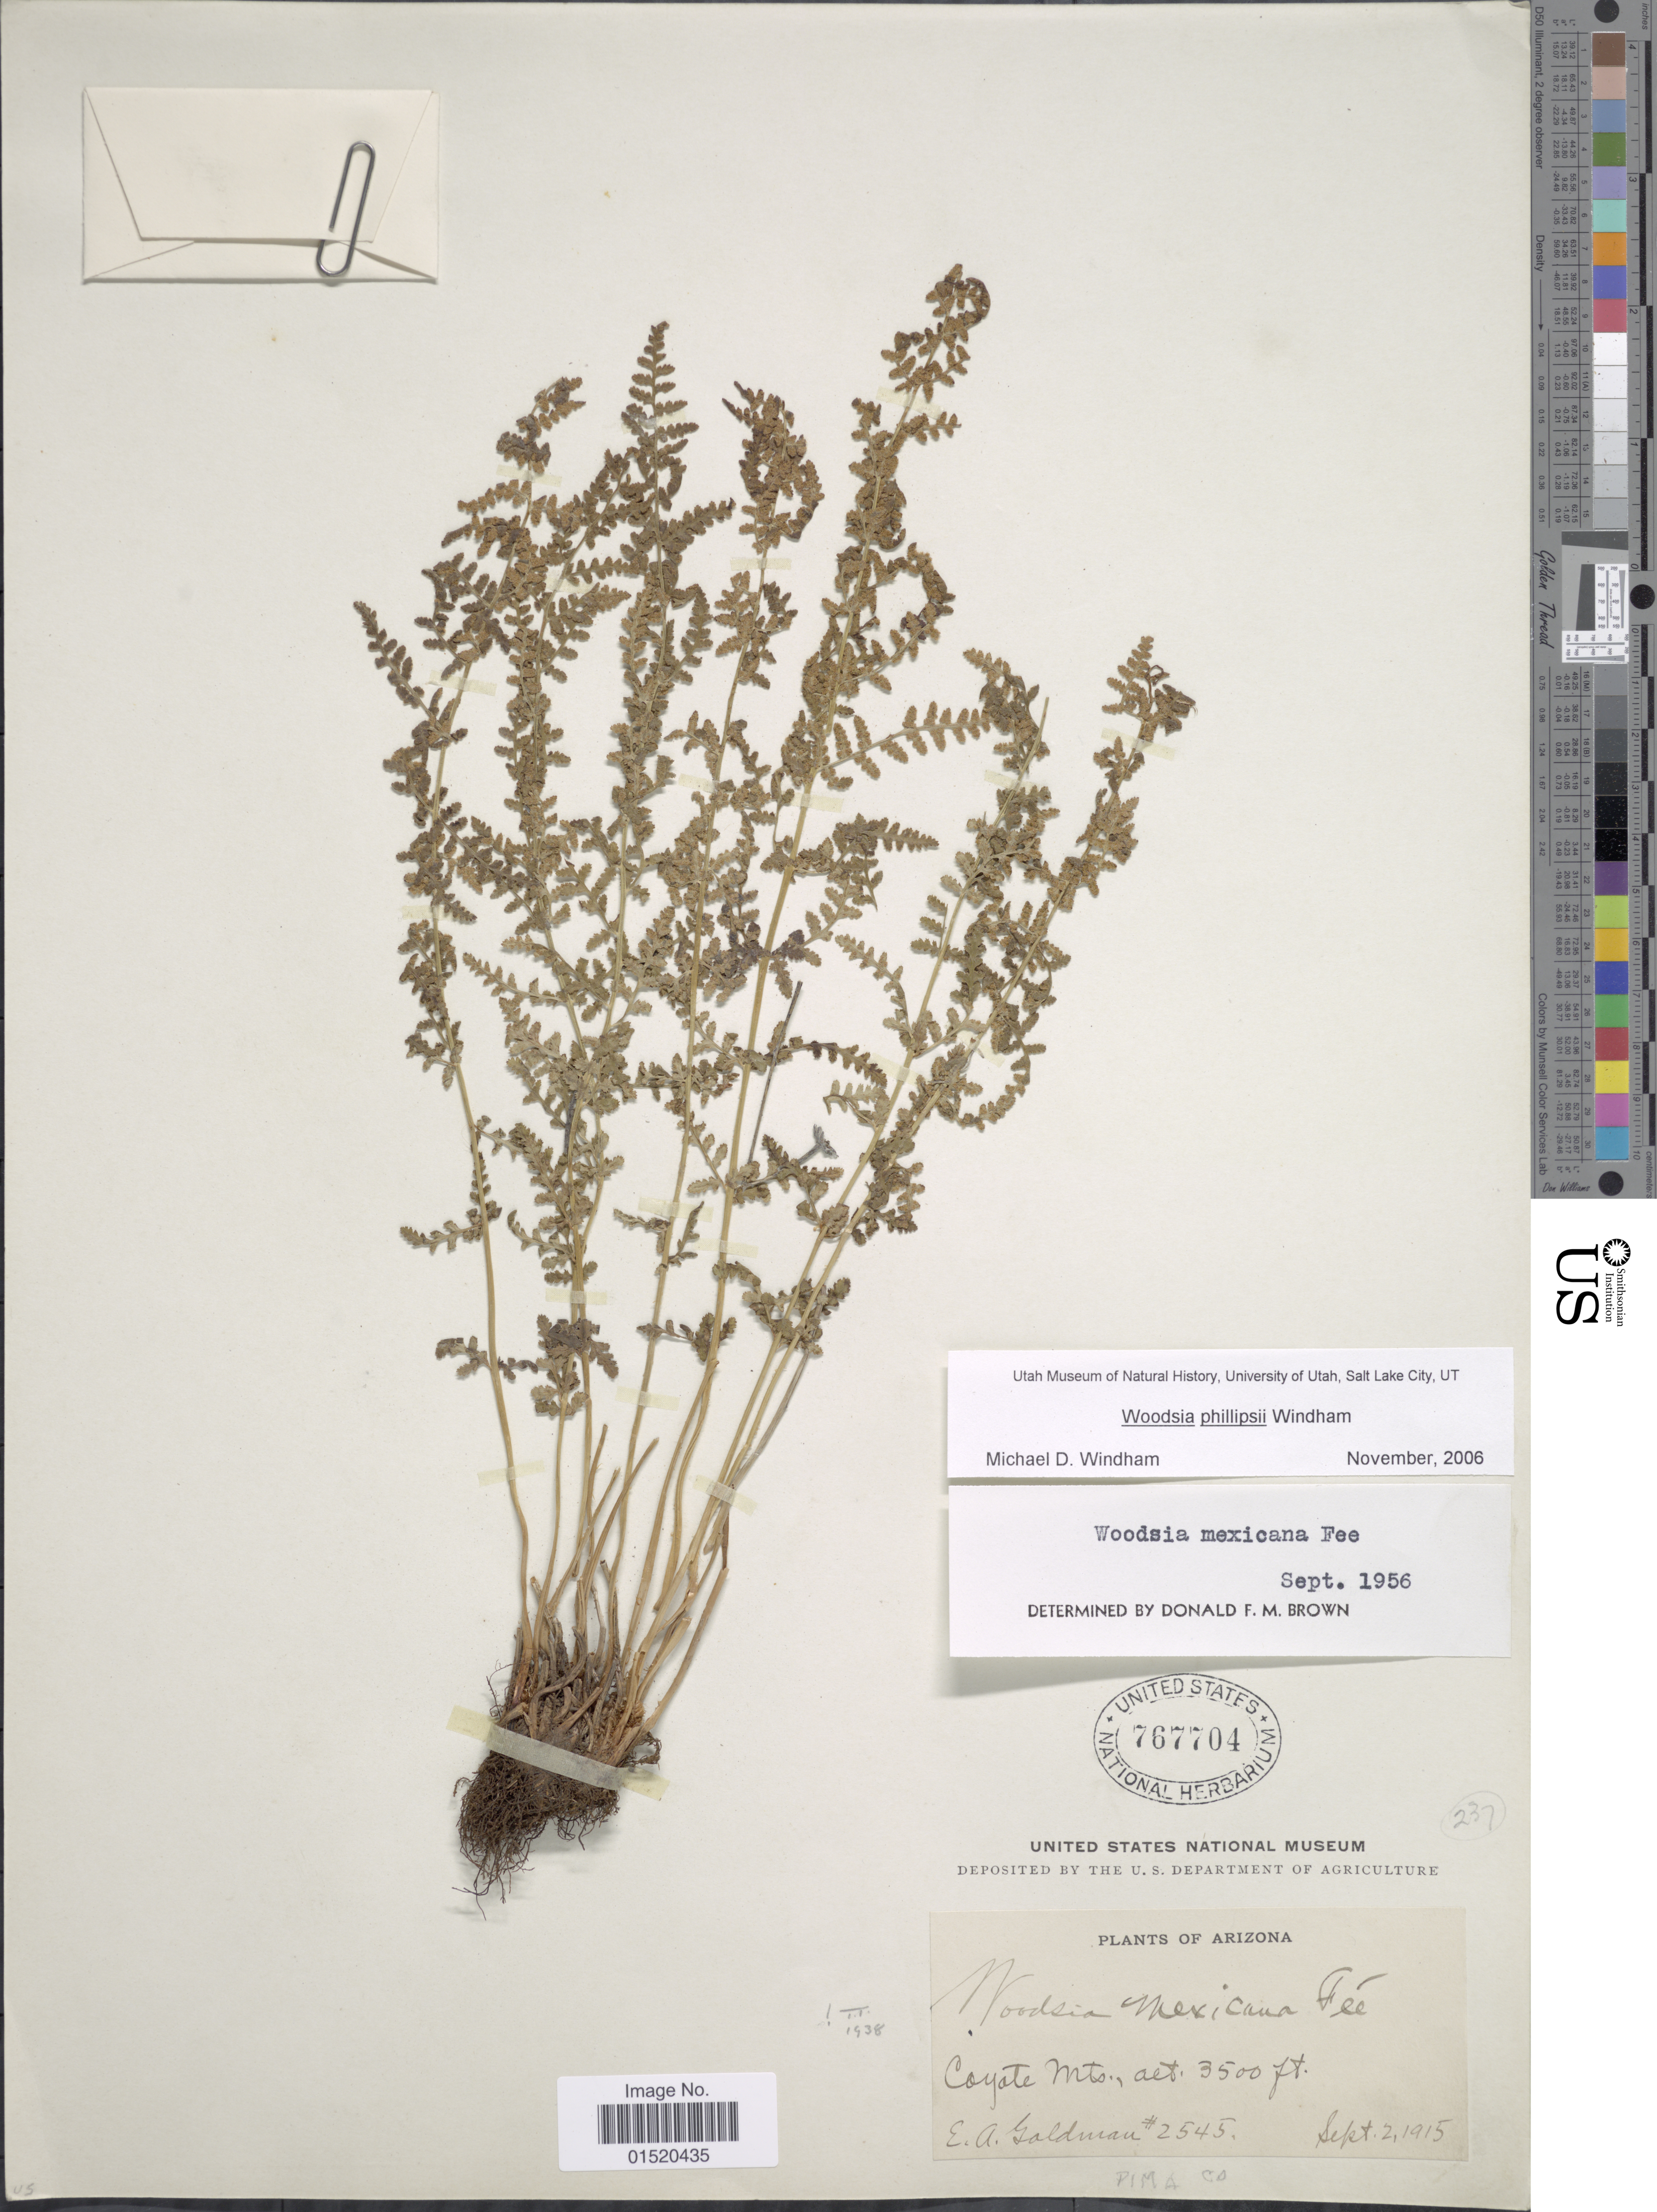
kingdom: Plantae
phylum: Tracheophyta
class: Polypodiopsida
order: Polypodiales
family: Woodsiaceae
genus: Woodsia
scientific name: Woodsia phillipsii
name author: Windham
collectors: E. A. Goldman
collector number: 2545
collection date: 1915-09-02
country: United States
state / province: Arizona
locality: Coyate Mts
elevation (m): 1067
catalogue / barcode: US 767704